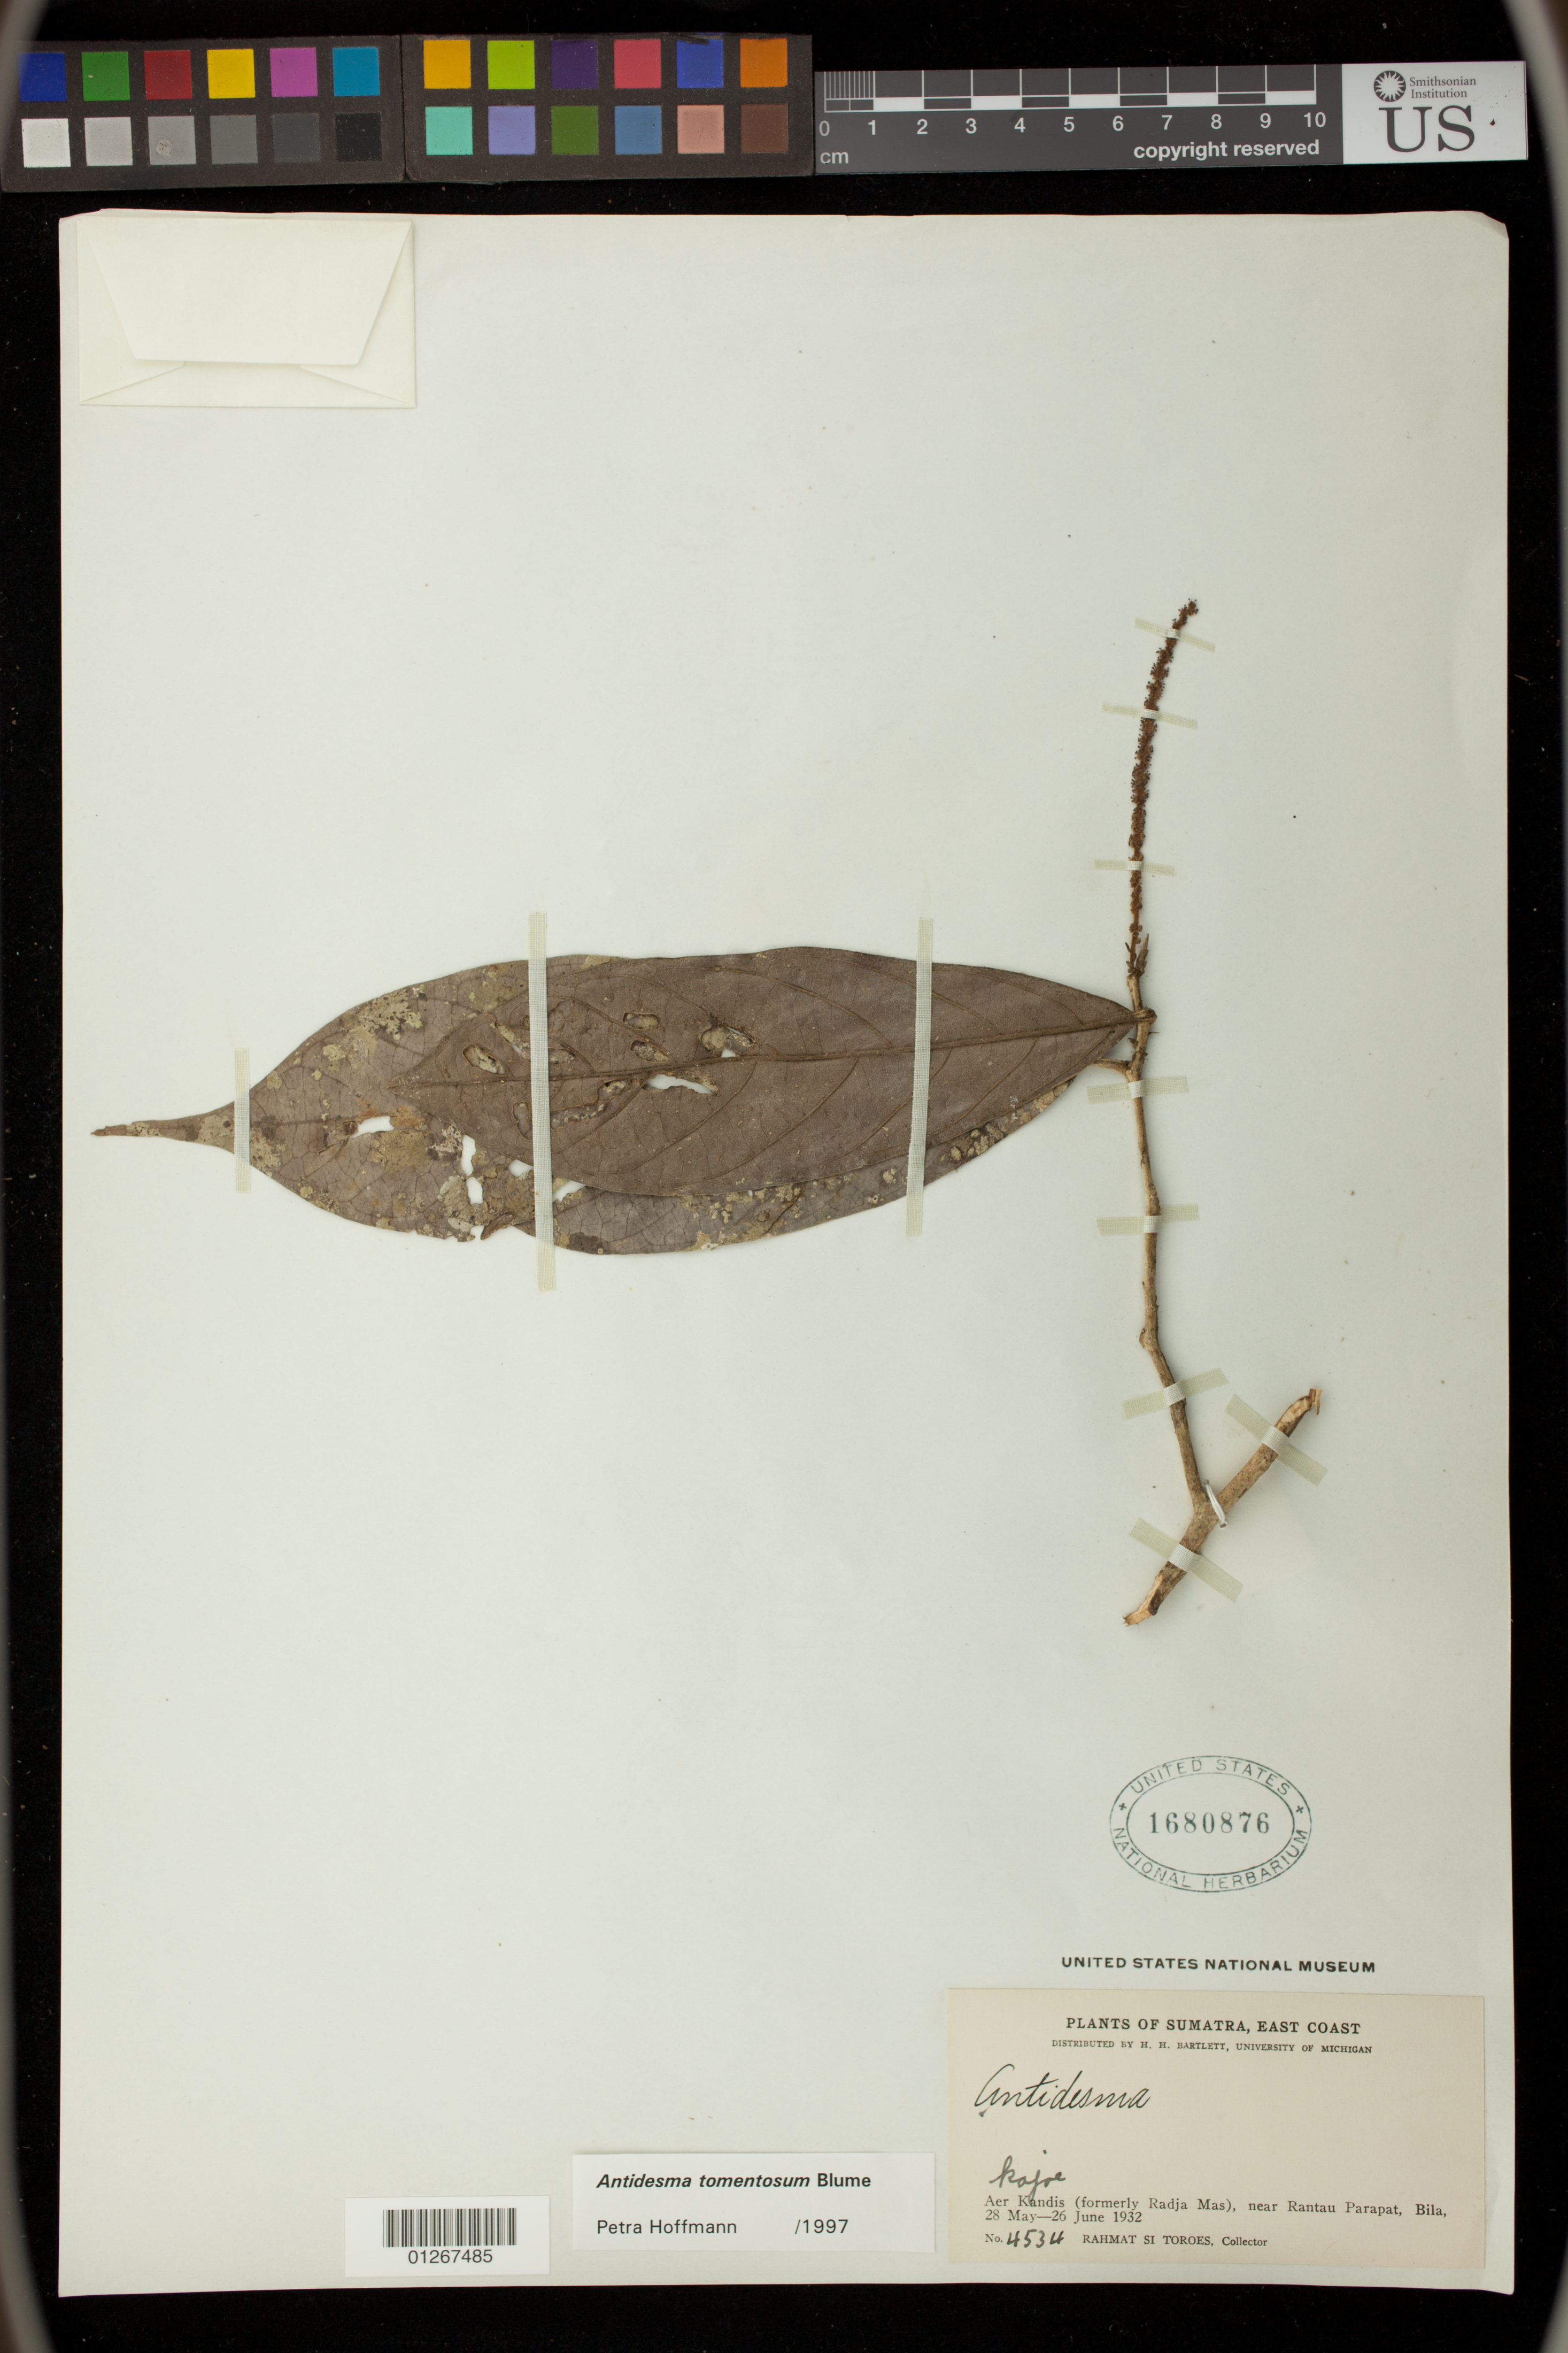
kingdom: Plantae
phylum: Tracheophyta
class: Magnoliopsida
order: Malpighiales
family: Phyllanthaceae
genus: Antidesma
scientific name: Antidesma tomentosum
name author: Blume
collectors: Rahmat Si Boeea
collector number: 4534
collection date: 1932-05-28/1932-06-26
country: Indonesia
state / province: Sumatra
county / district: Sumatera Utara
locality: Aer Kandis (formerly Radja Mas), near Rantau Parapat, Bila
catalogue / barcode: US 1680876